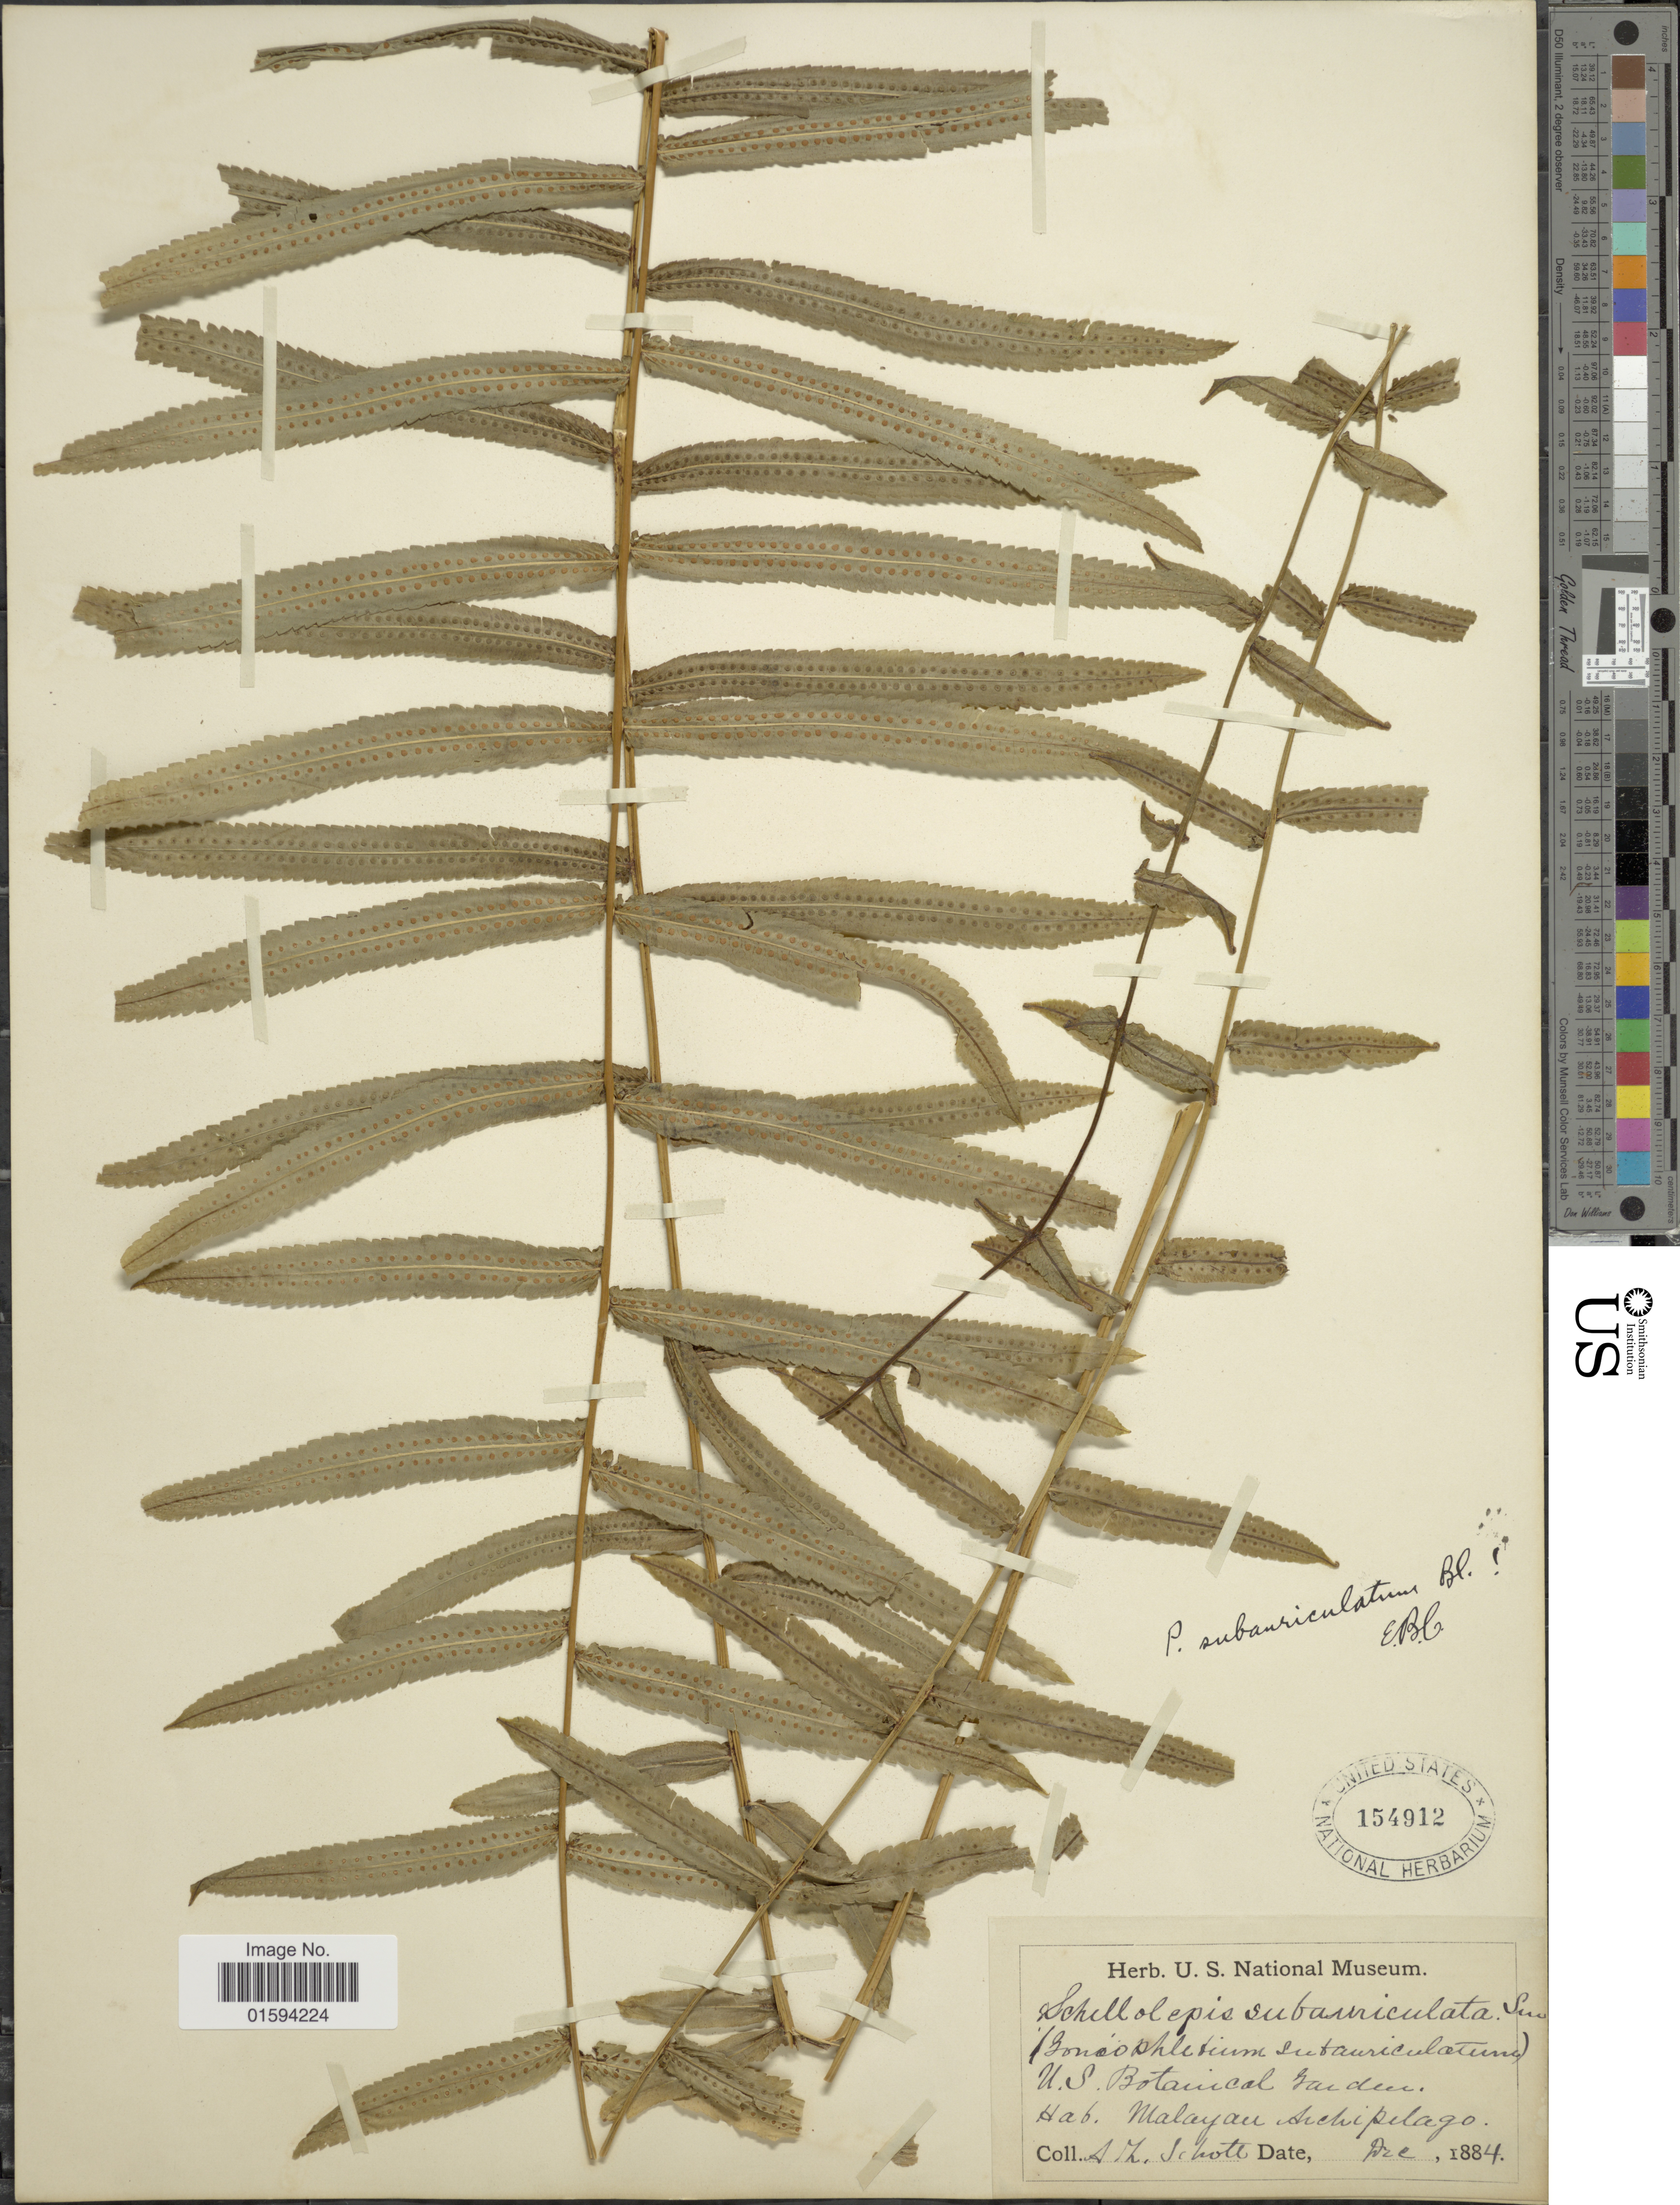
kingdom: Plantae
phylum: Tracheophyta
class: Polypodiopsida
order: Polypodiales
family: Polypodiaceae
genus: Polypodium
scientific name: Polypodium subauriculatum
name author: Blume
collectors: A. L. Schott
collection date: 1884-12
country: United States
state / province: District of Columbia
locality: U.S. Botanical Garden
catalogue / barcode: US 154912